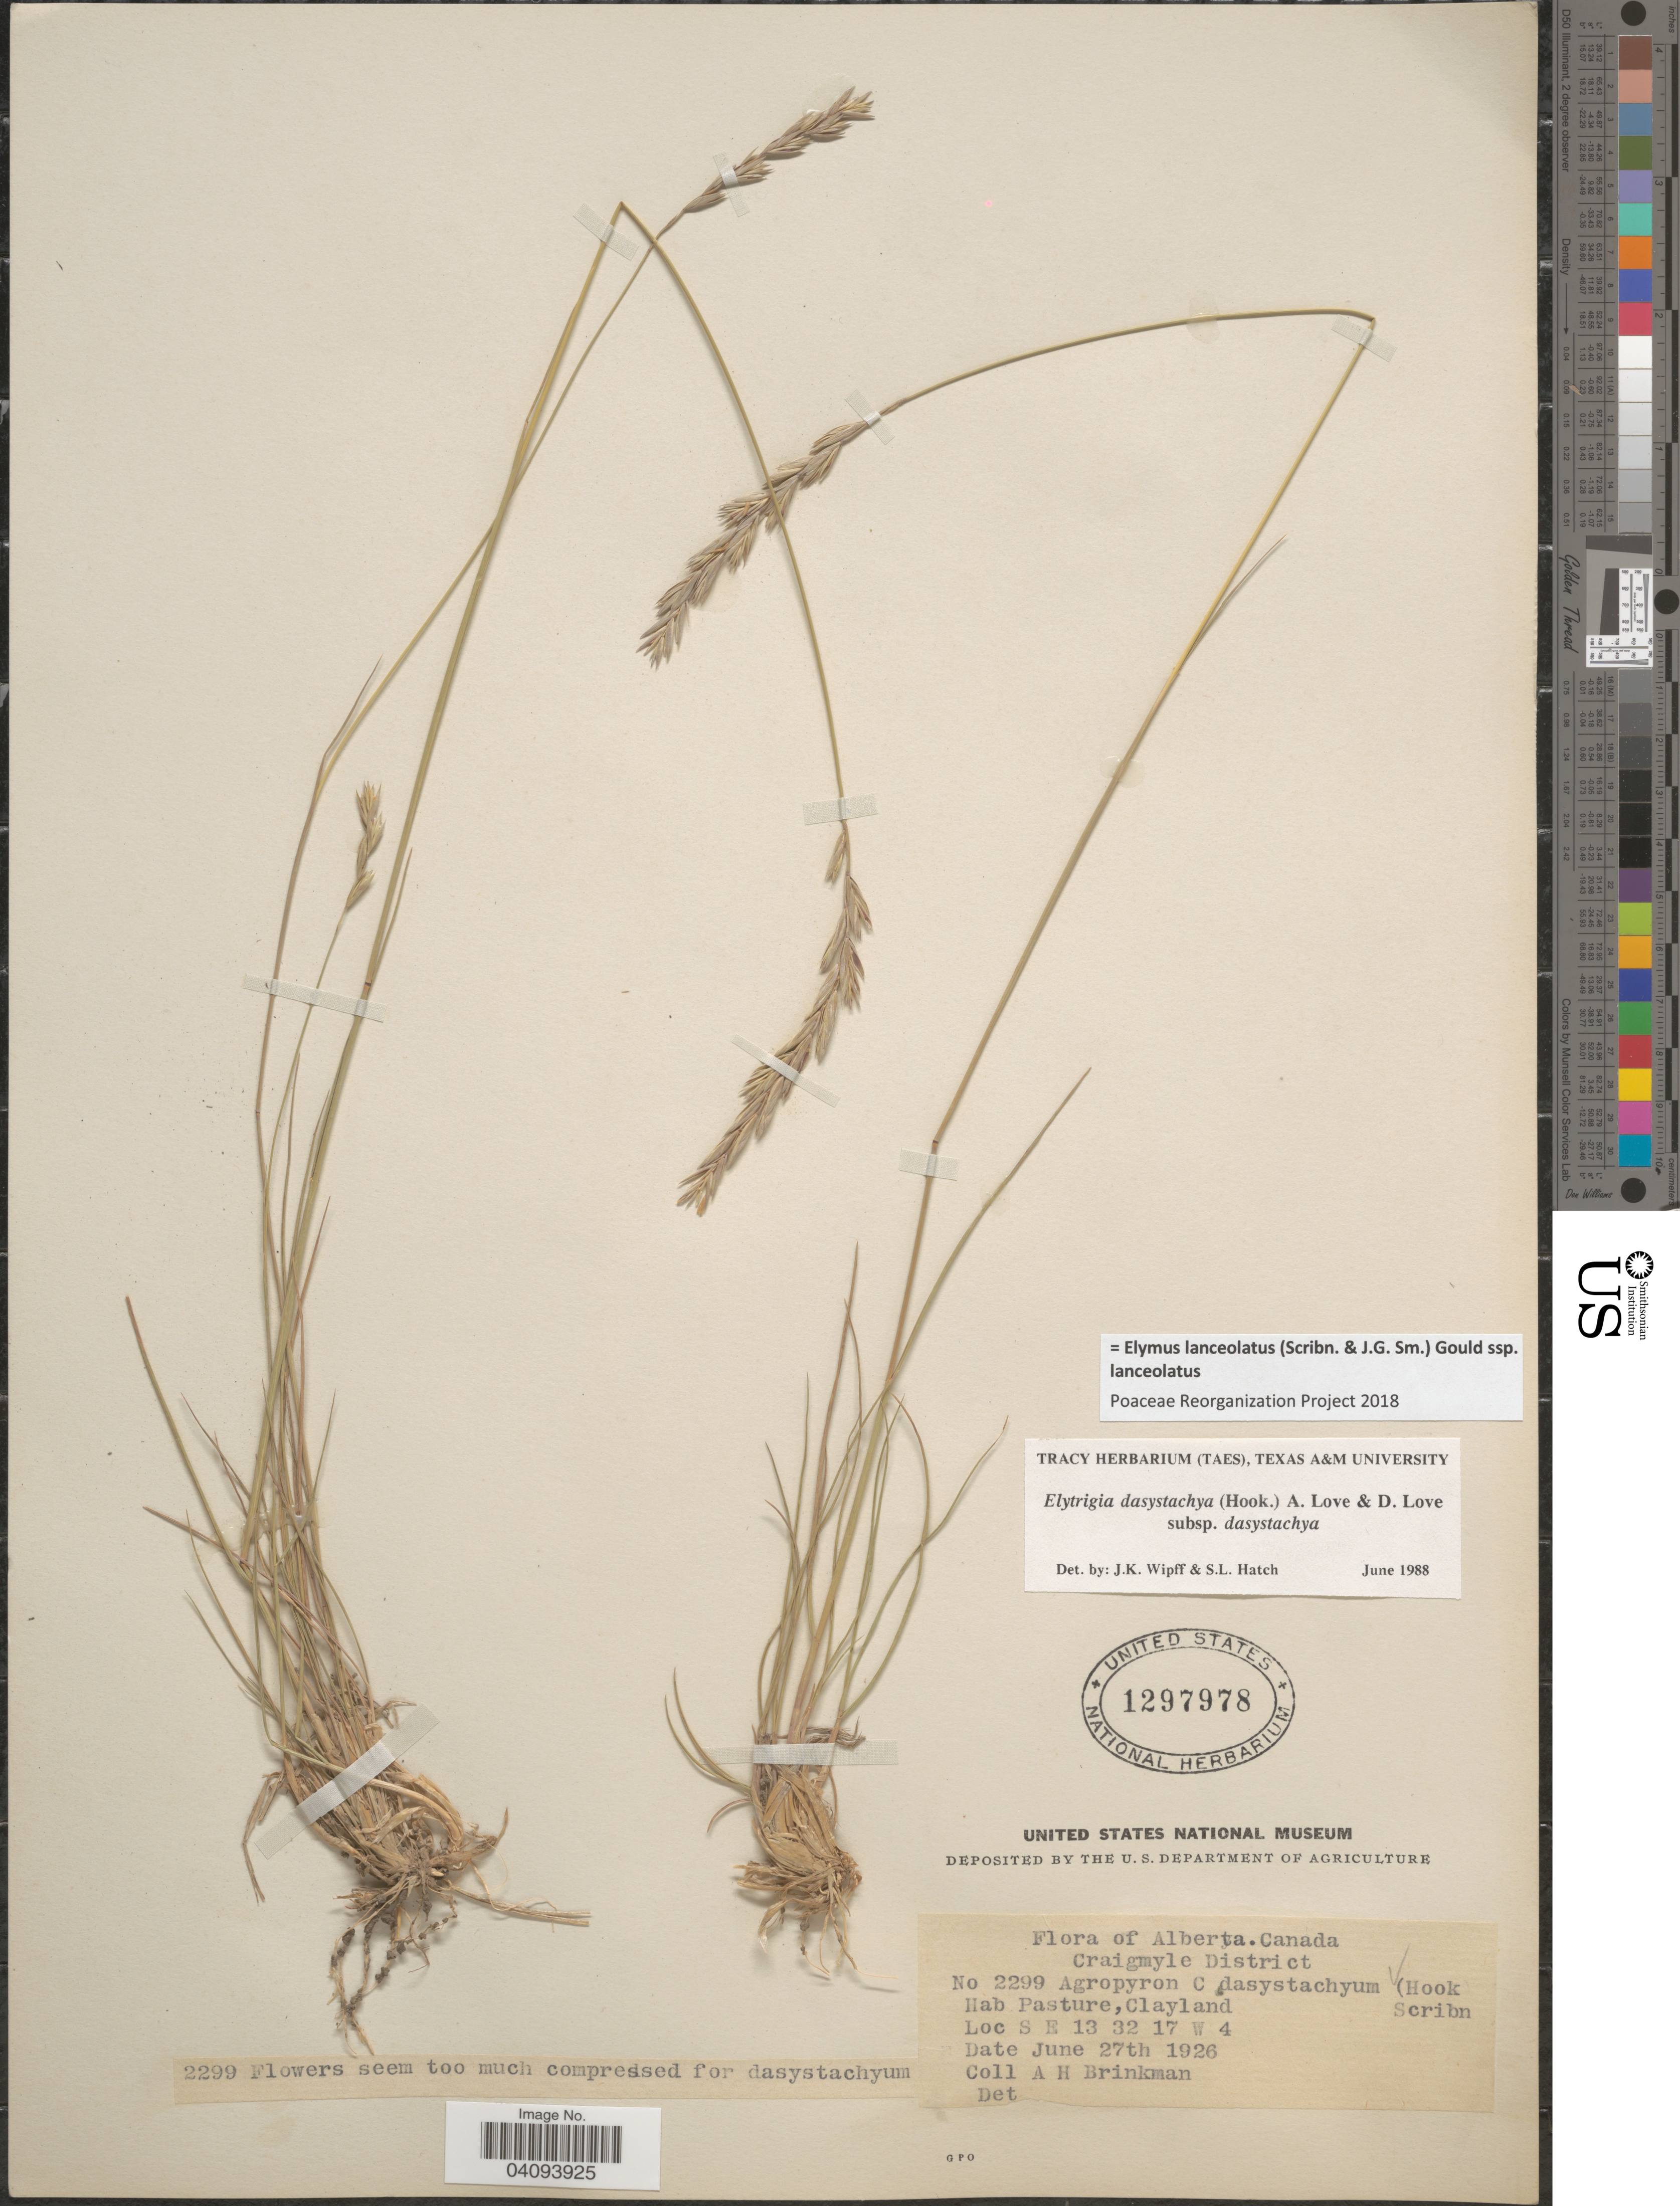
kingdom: Plantae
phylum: Tracheophyta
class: Liliopsida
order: Poales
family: Poaceae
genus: Elymus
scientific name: Elymus lanceolatus subsp. lanceolatus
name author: (Scribn. & J.G. Sm.) Gould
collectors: A. Brinkman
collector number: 2299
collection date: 1926-06-27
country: Canada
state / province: Alberta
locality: Craigmyle District. S E 13 32 17 W 4.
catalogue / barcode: US 1297978